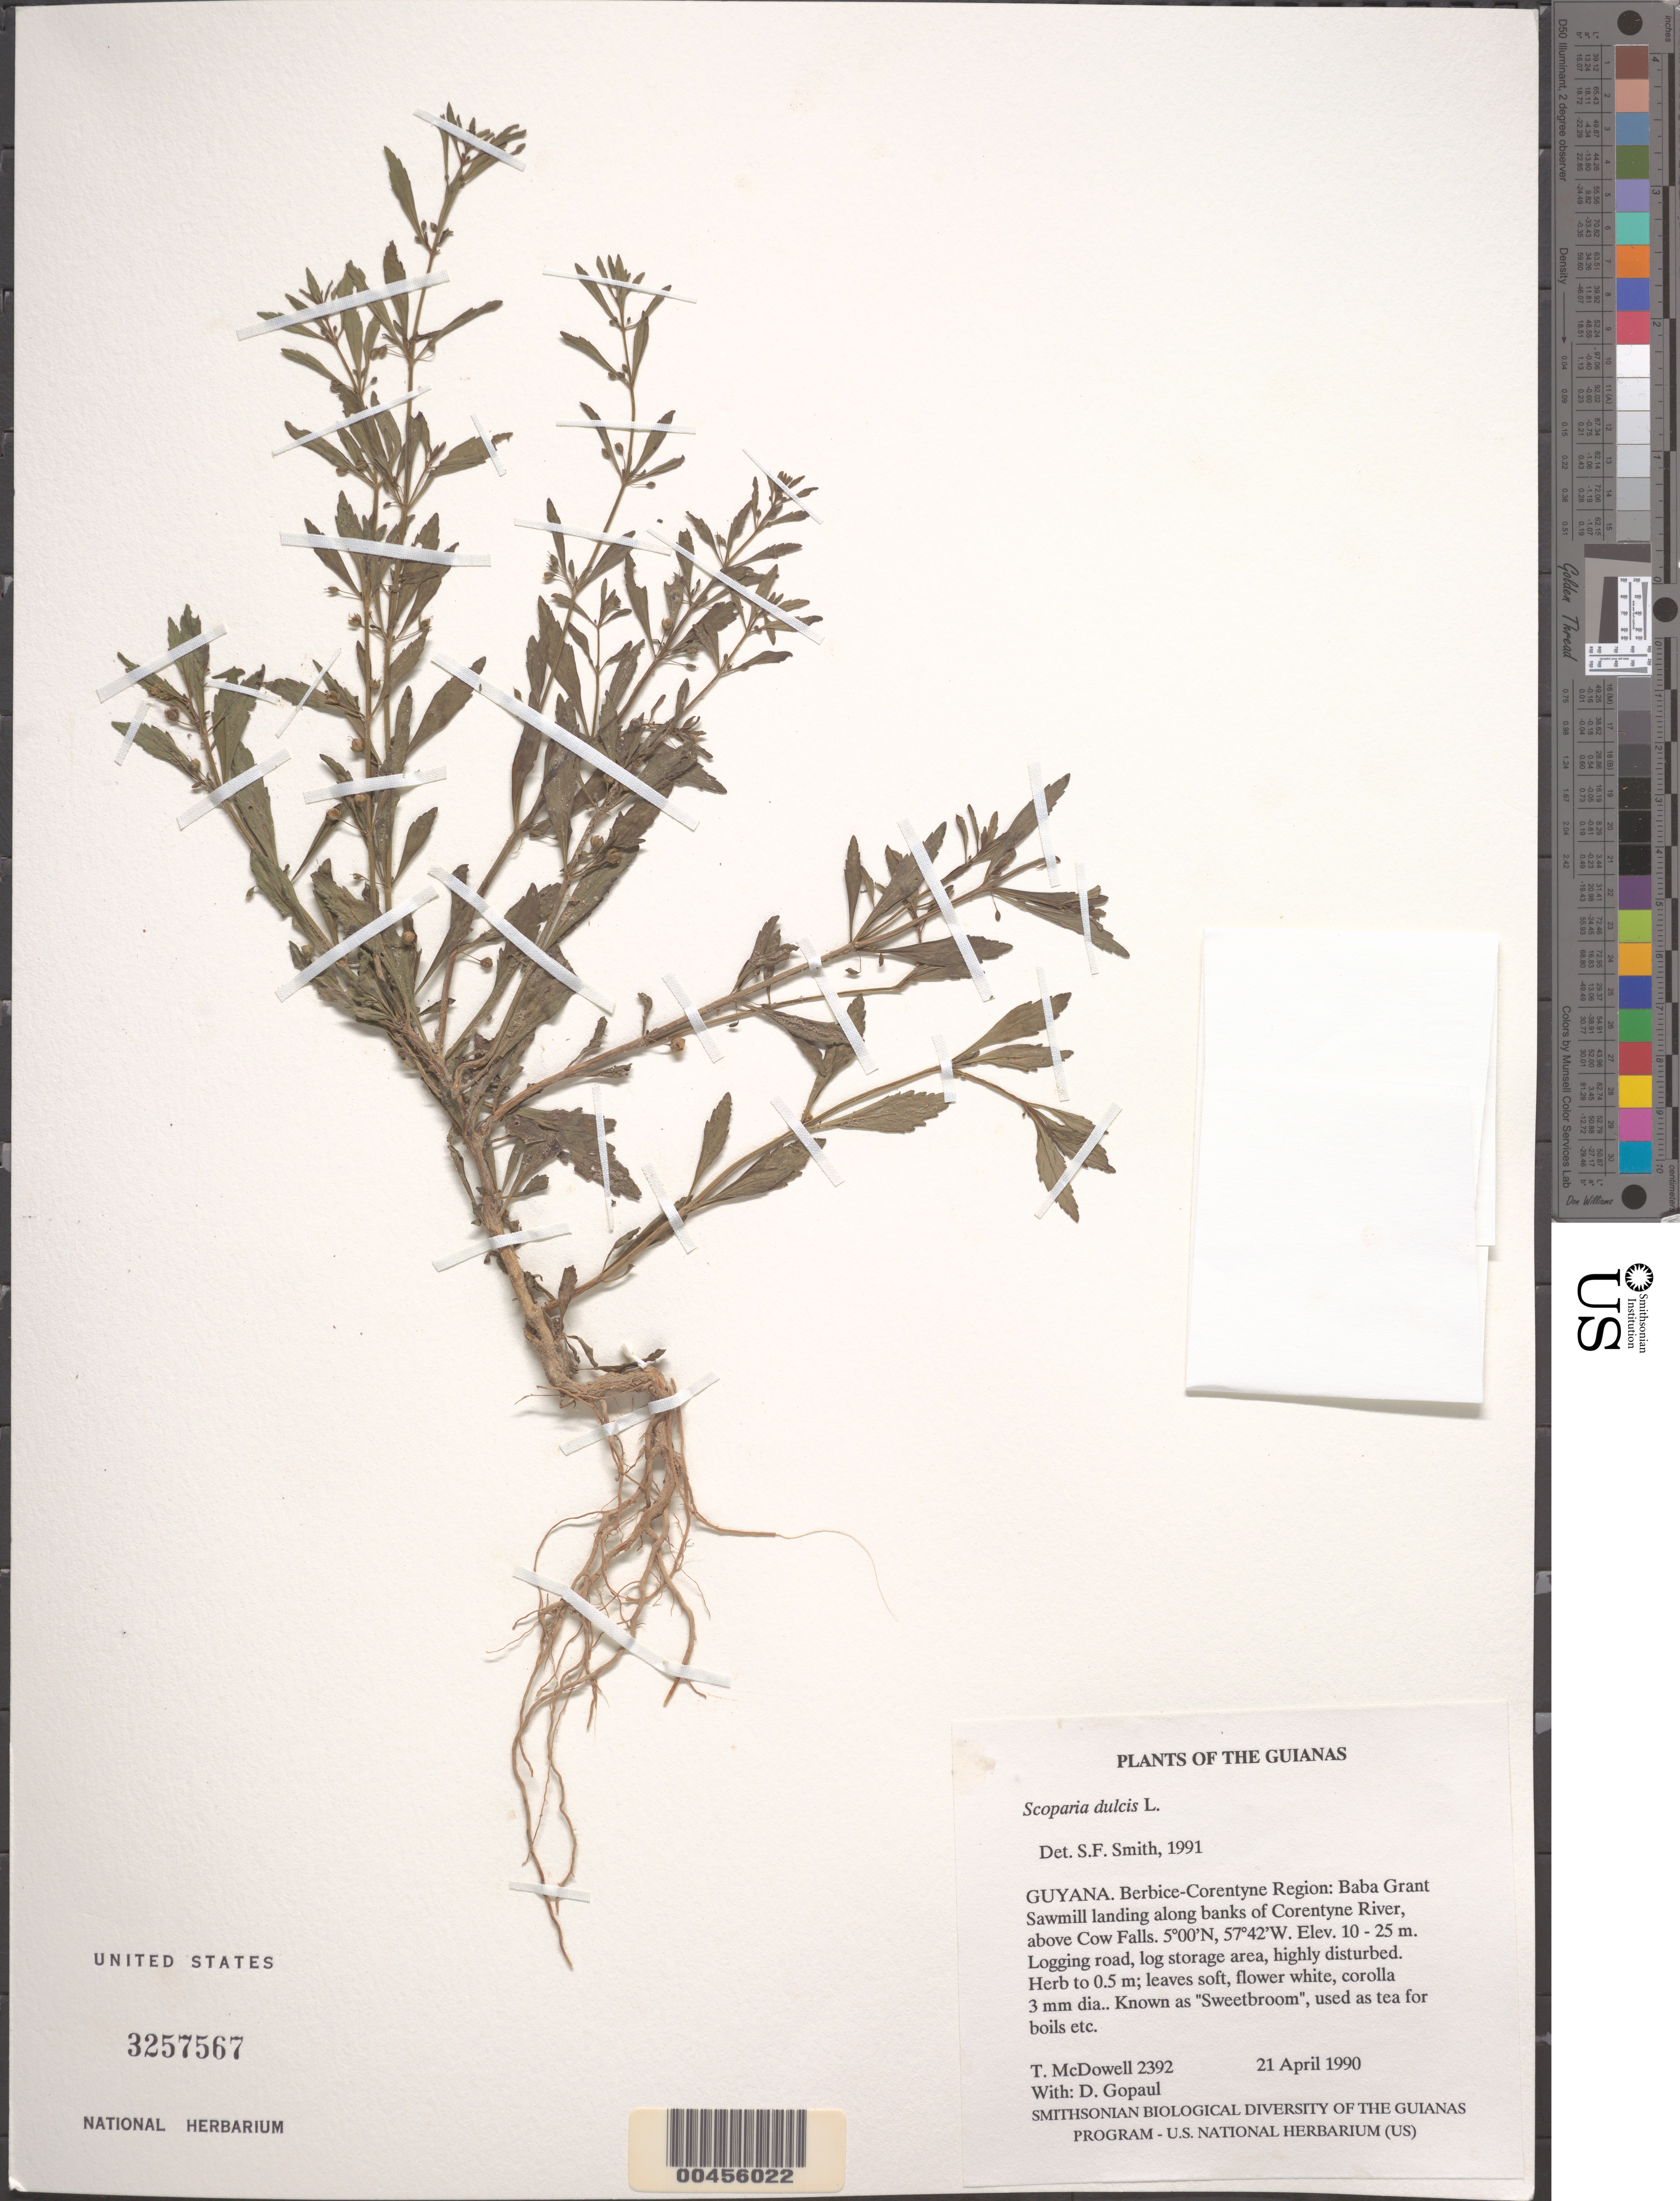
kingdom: Plantae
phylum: Tracheophyta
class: Magnoliopsida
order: Lamiales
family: Plantaginaceae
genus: Scoparia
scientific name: Scoparia dulcis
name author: L.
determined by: Smith, Stephen F., (US), NMNH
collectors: T. McDowell & D. Gopaul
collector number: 2392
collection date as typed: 21 April 1990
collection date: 1990-04-21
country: Guyana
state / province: E. Berbice-Corentyne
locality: Baba Grant Sawmill landing along banks of Corentyne River, above Cow Falls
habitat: Logging road, log storage area, highly disturbed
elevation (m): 10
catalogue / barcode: US 3257567